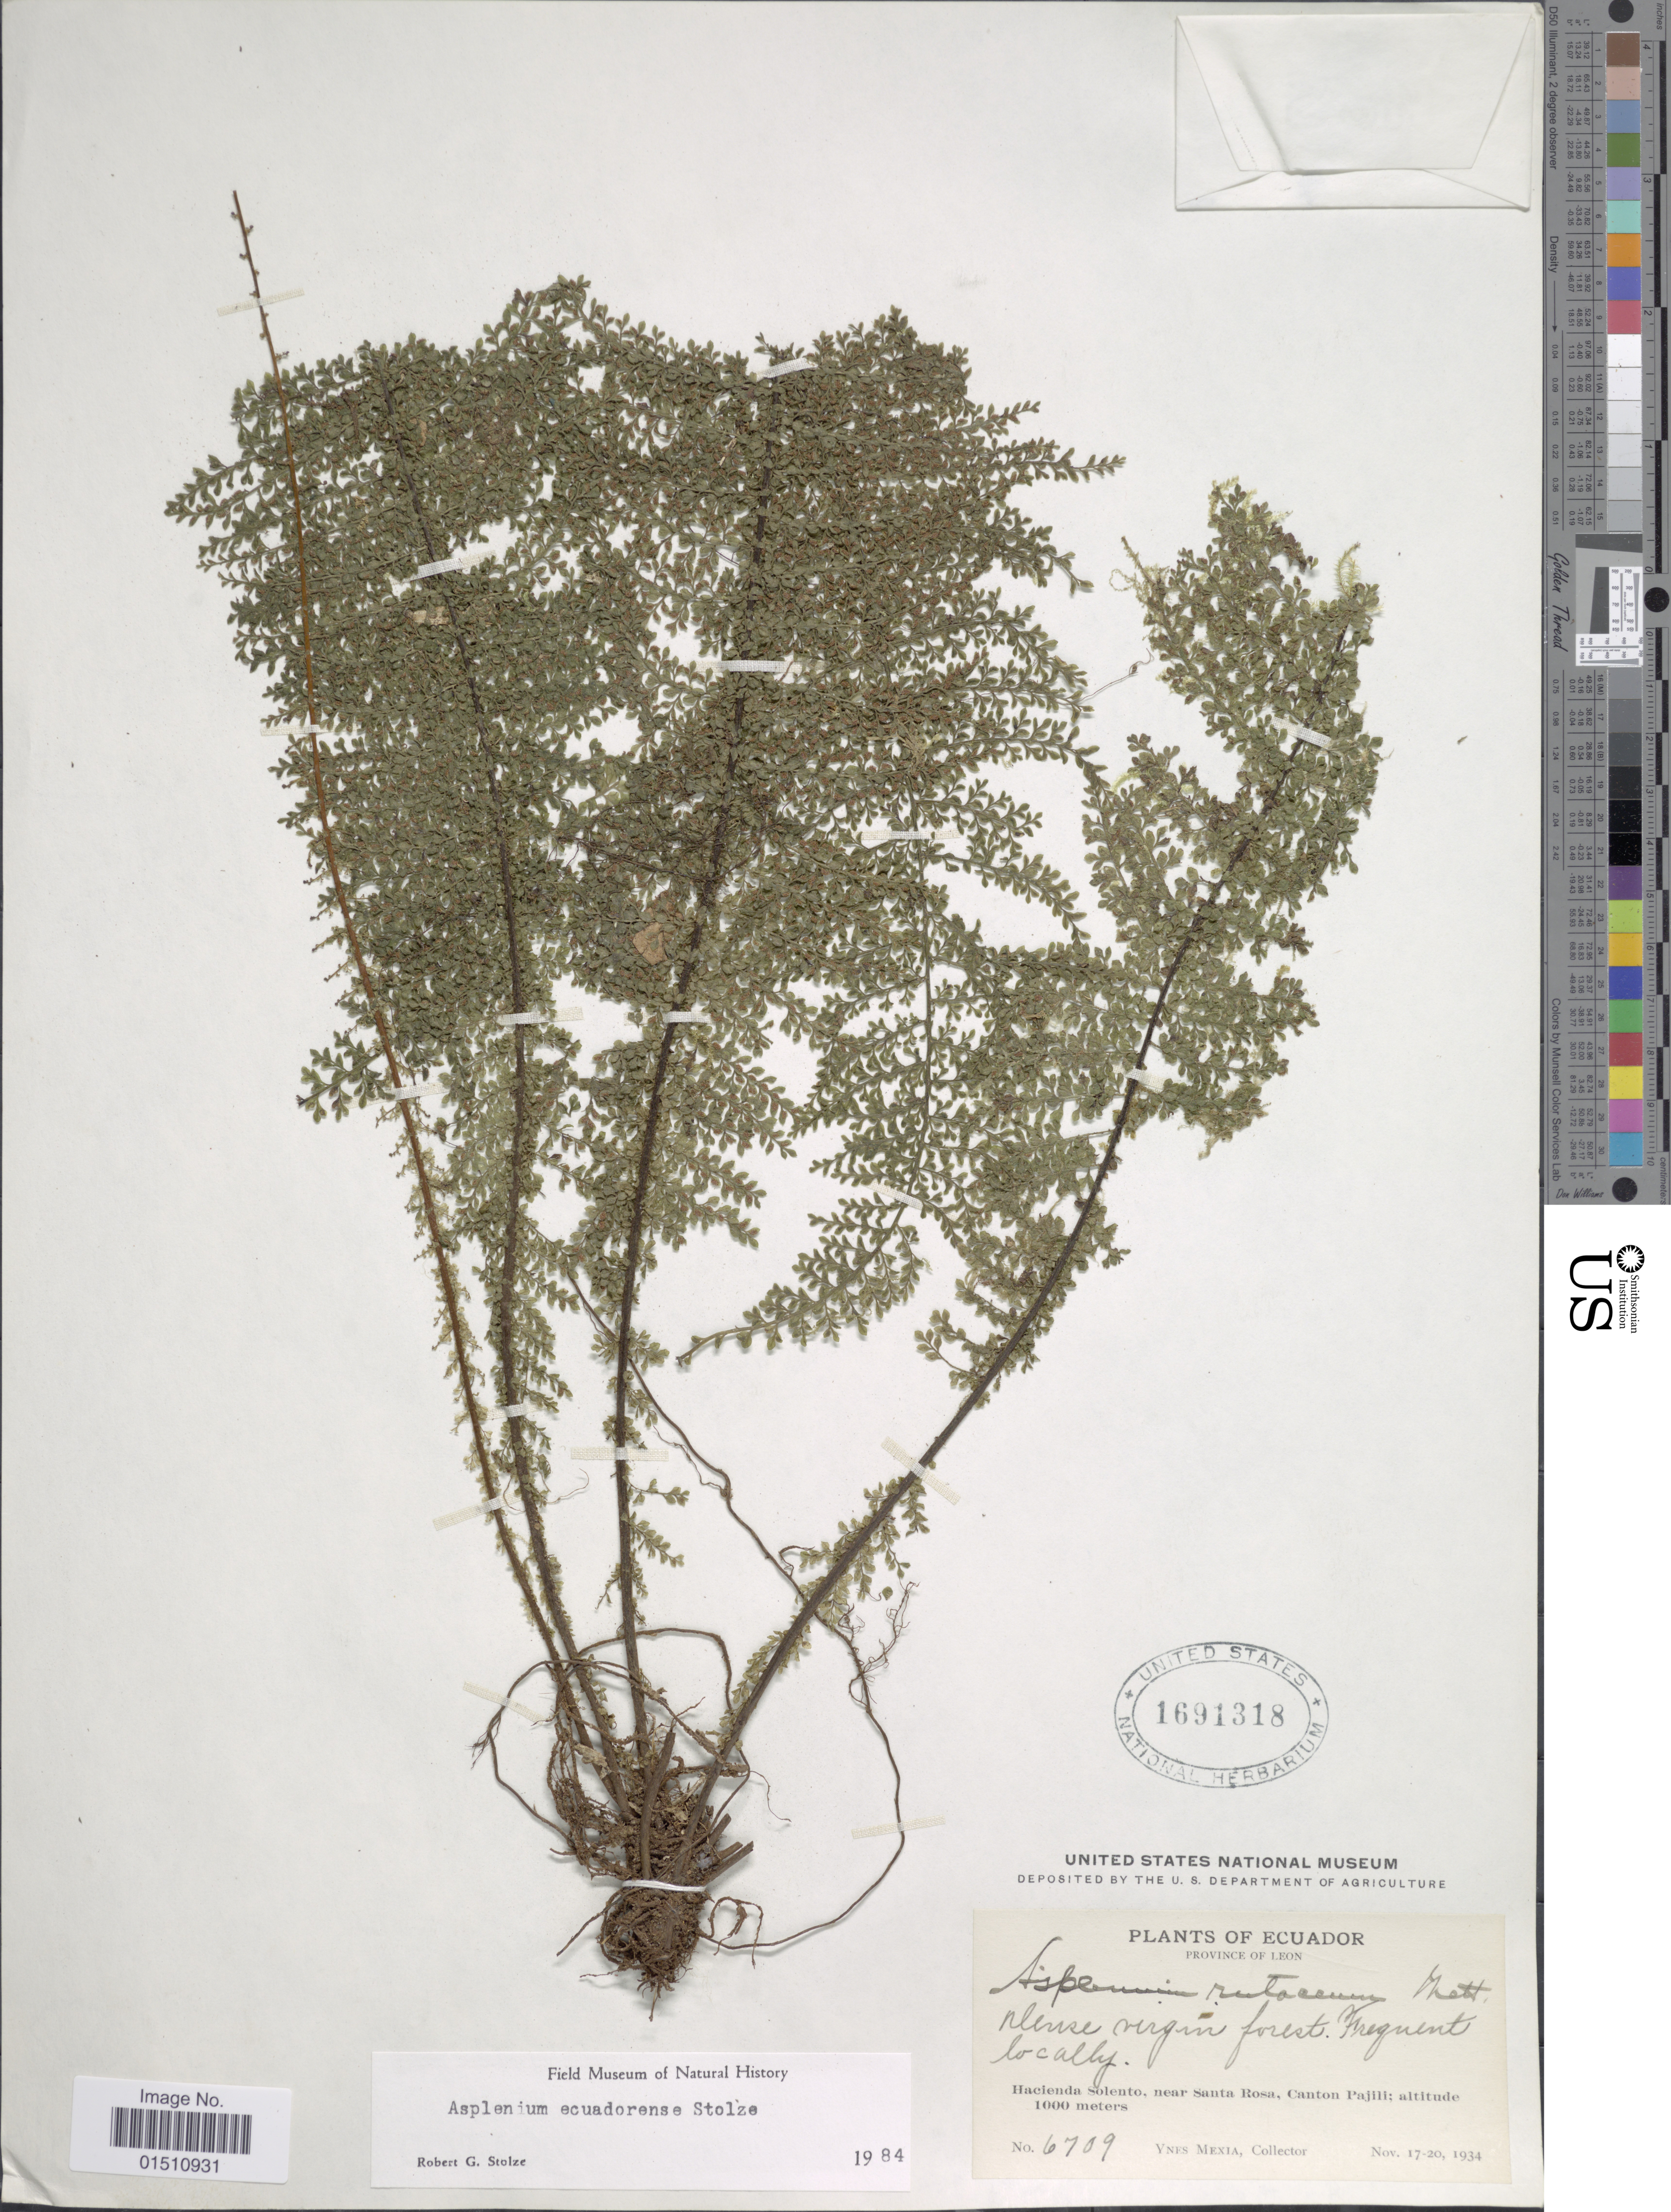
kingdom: Plantae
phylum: Tracheophyta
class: Polypodiopsida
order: Polypodiales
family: Aspleniaceae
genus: Asplenium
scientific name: Asplenium ecuadorense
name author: Stolze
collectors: Y. Mexia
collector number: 6709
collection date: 1934-11-17/1934-11-20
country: Ecuador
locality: Ecuador, Province of Leon, Hacienda Solento, near Santa Rosa, Canton Pajili.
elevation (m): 1000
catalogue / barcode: US 1691318